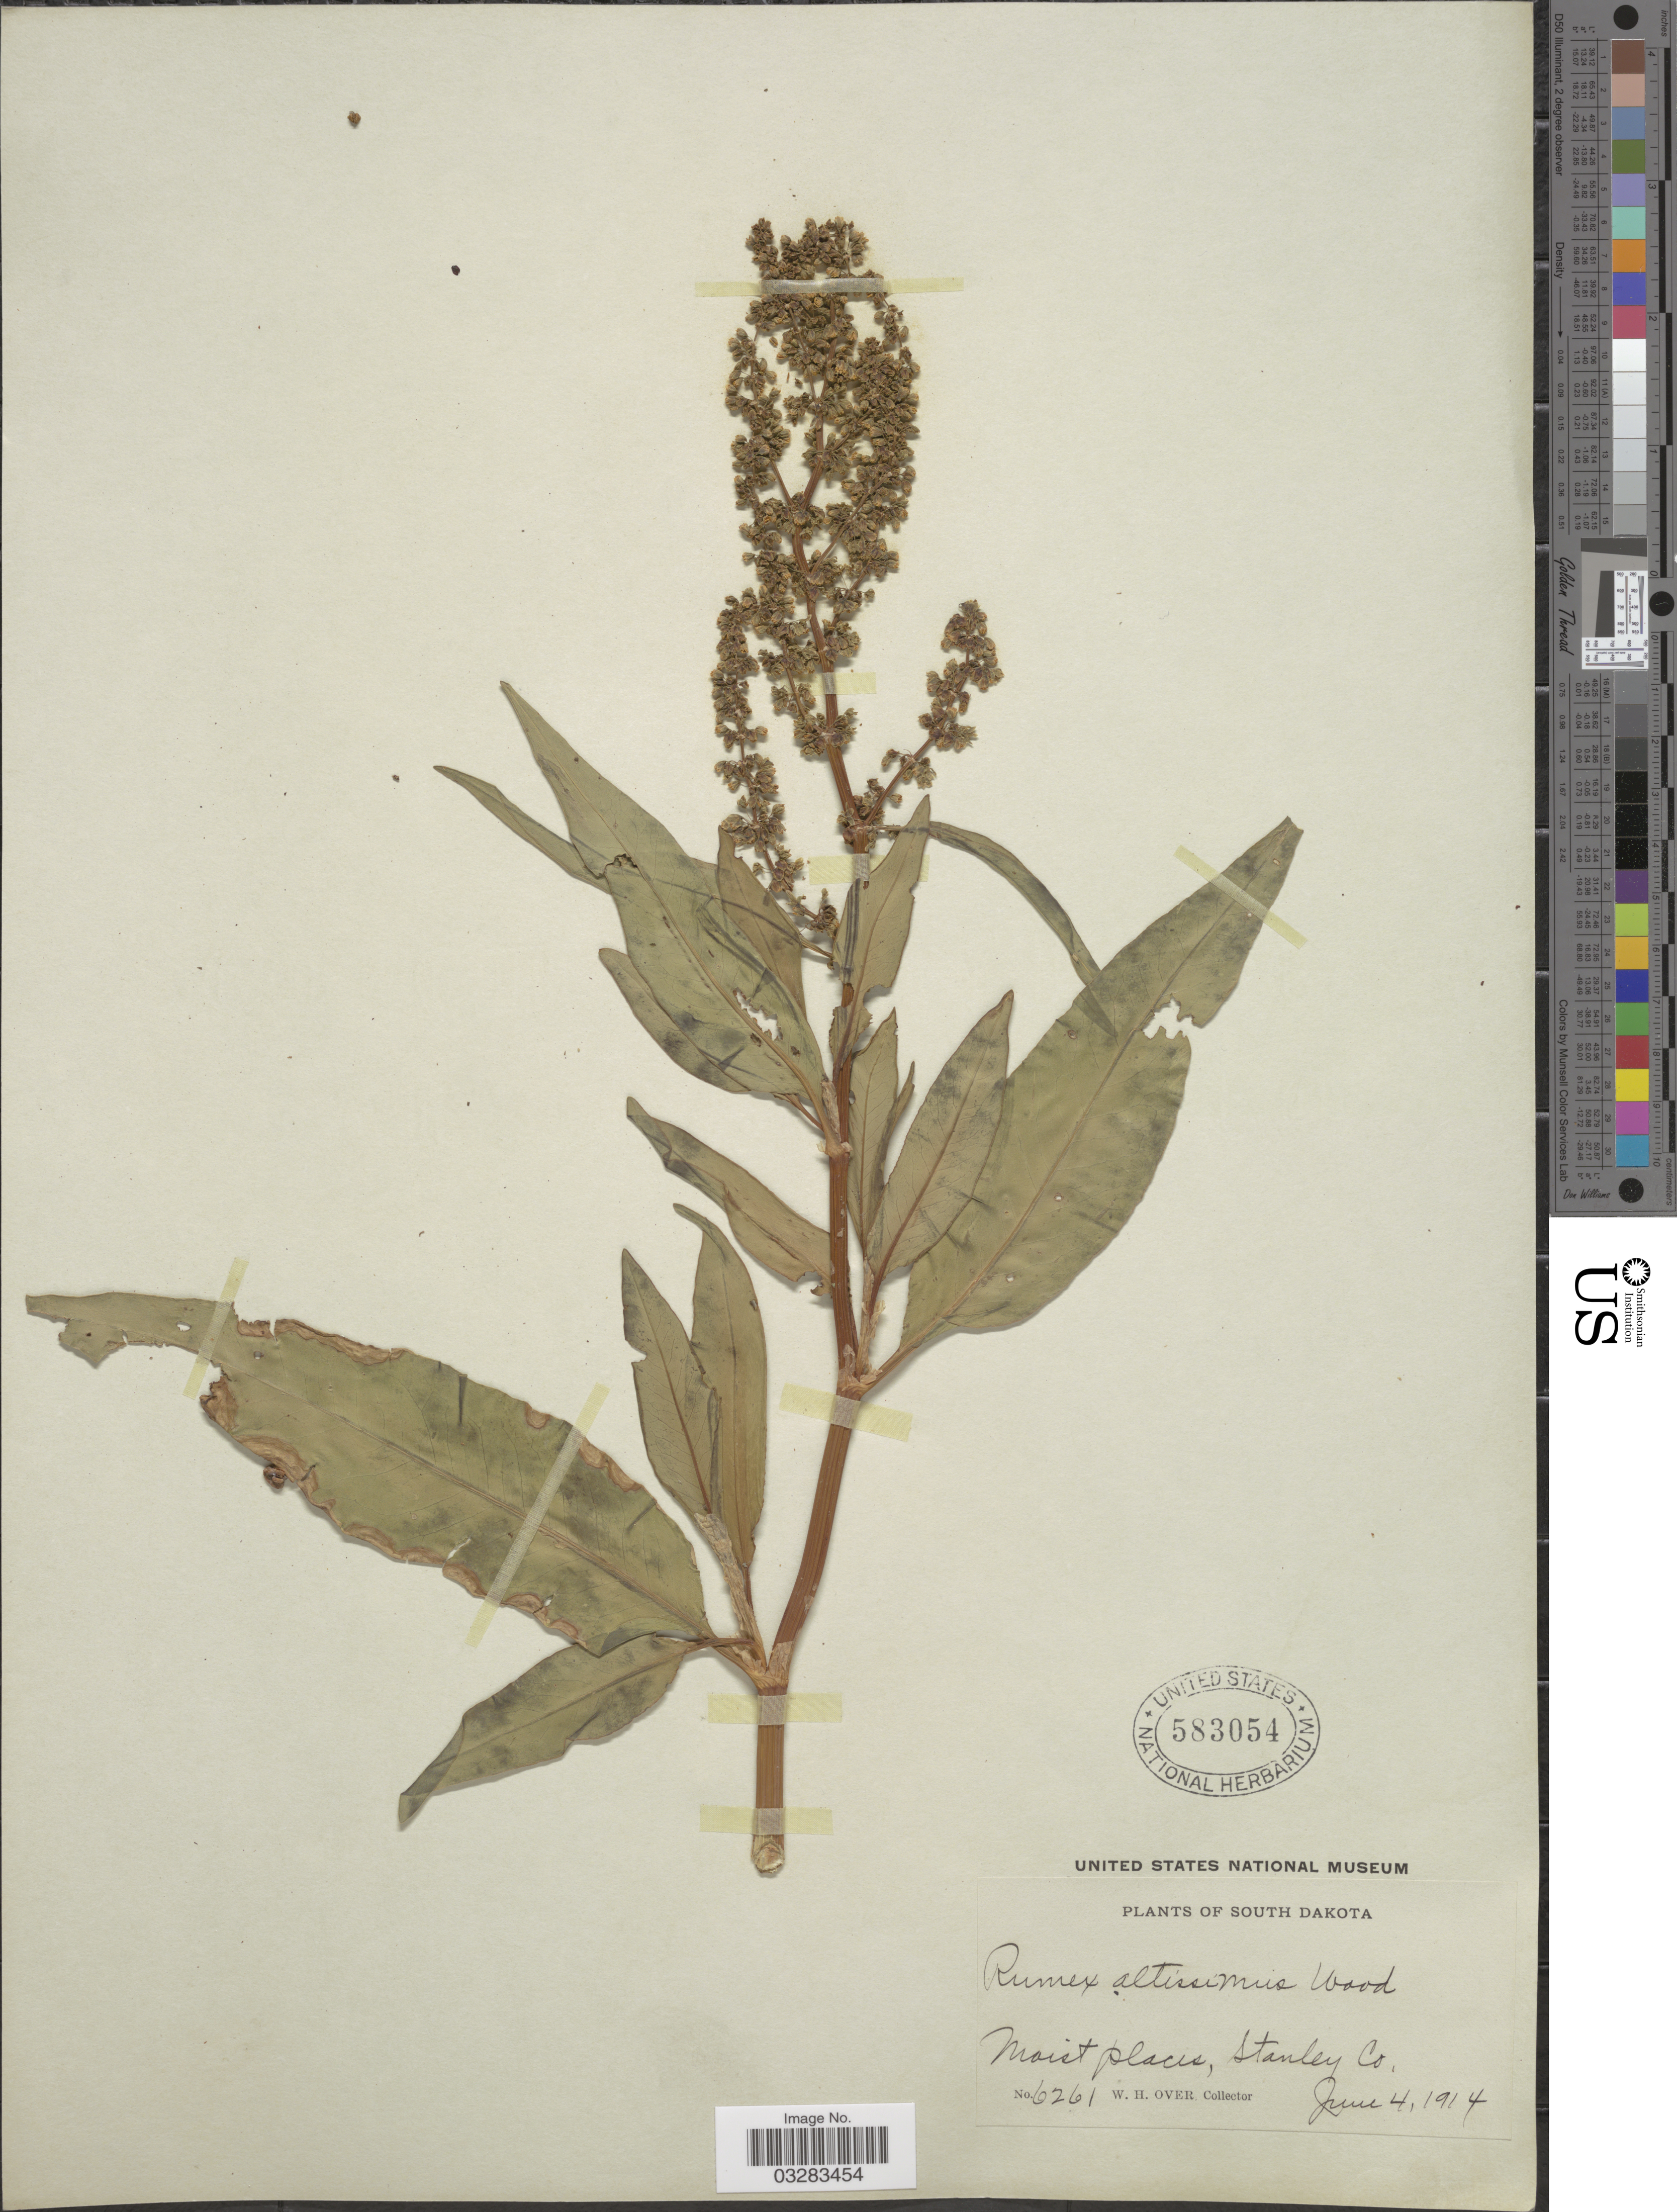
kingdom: Plantae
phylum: Tracheophyta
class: Magnoliopsida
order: Caryophyllales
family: Polygonaceae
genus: Rumex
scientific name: Rumex altissimus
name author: Alph. Wood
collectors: W. Over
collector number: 6261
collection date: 1914-06-04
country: United States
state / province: South Dakota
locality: Moist places, Stanley Co.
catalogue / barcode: US 583054